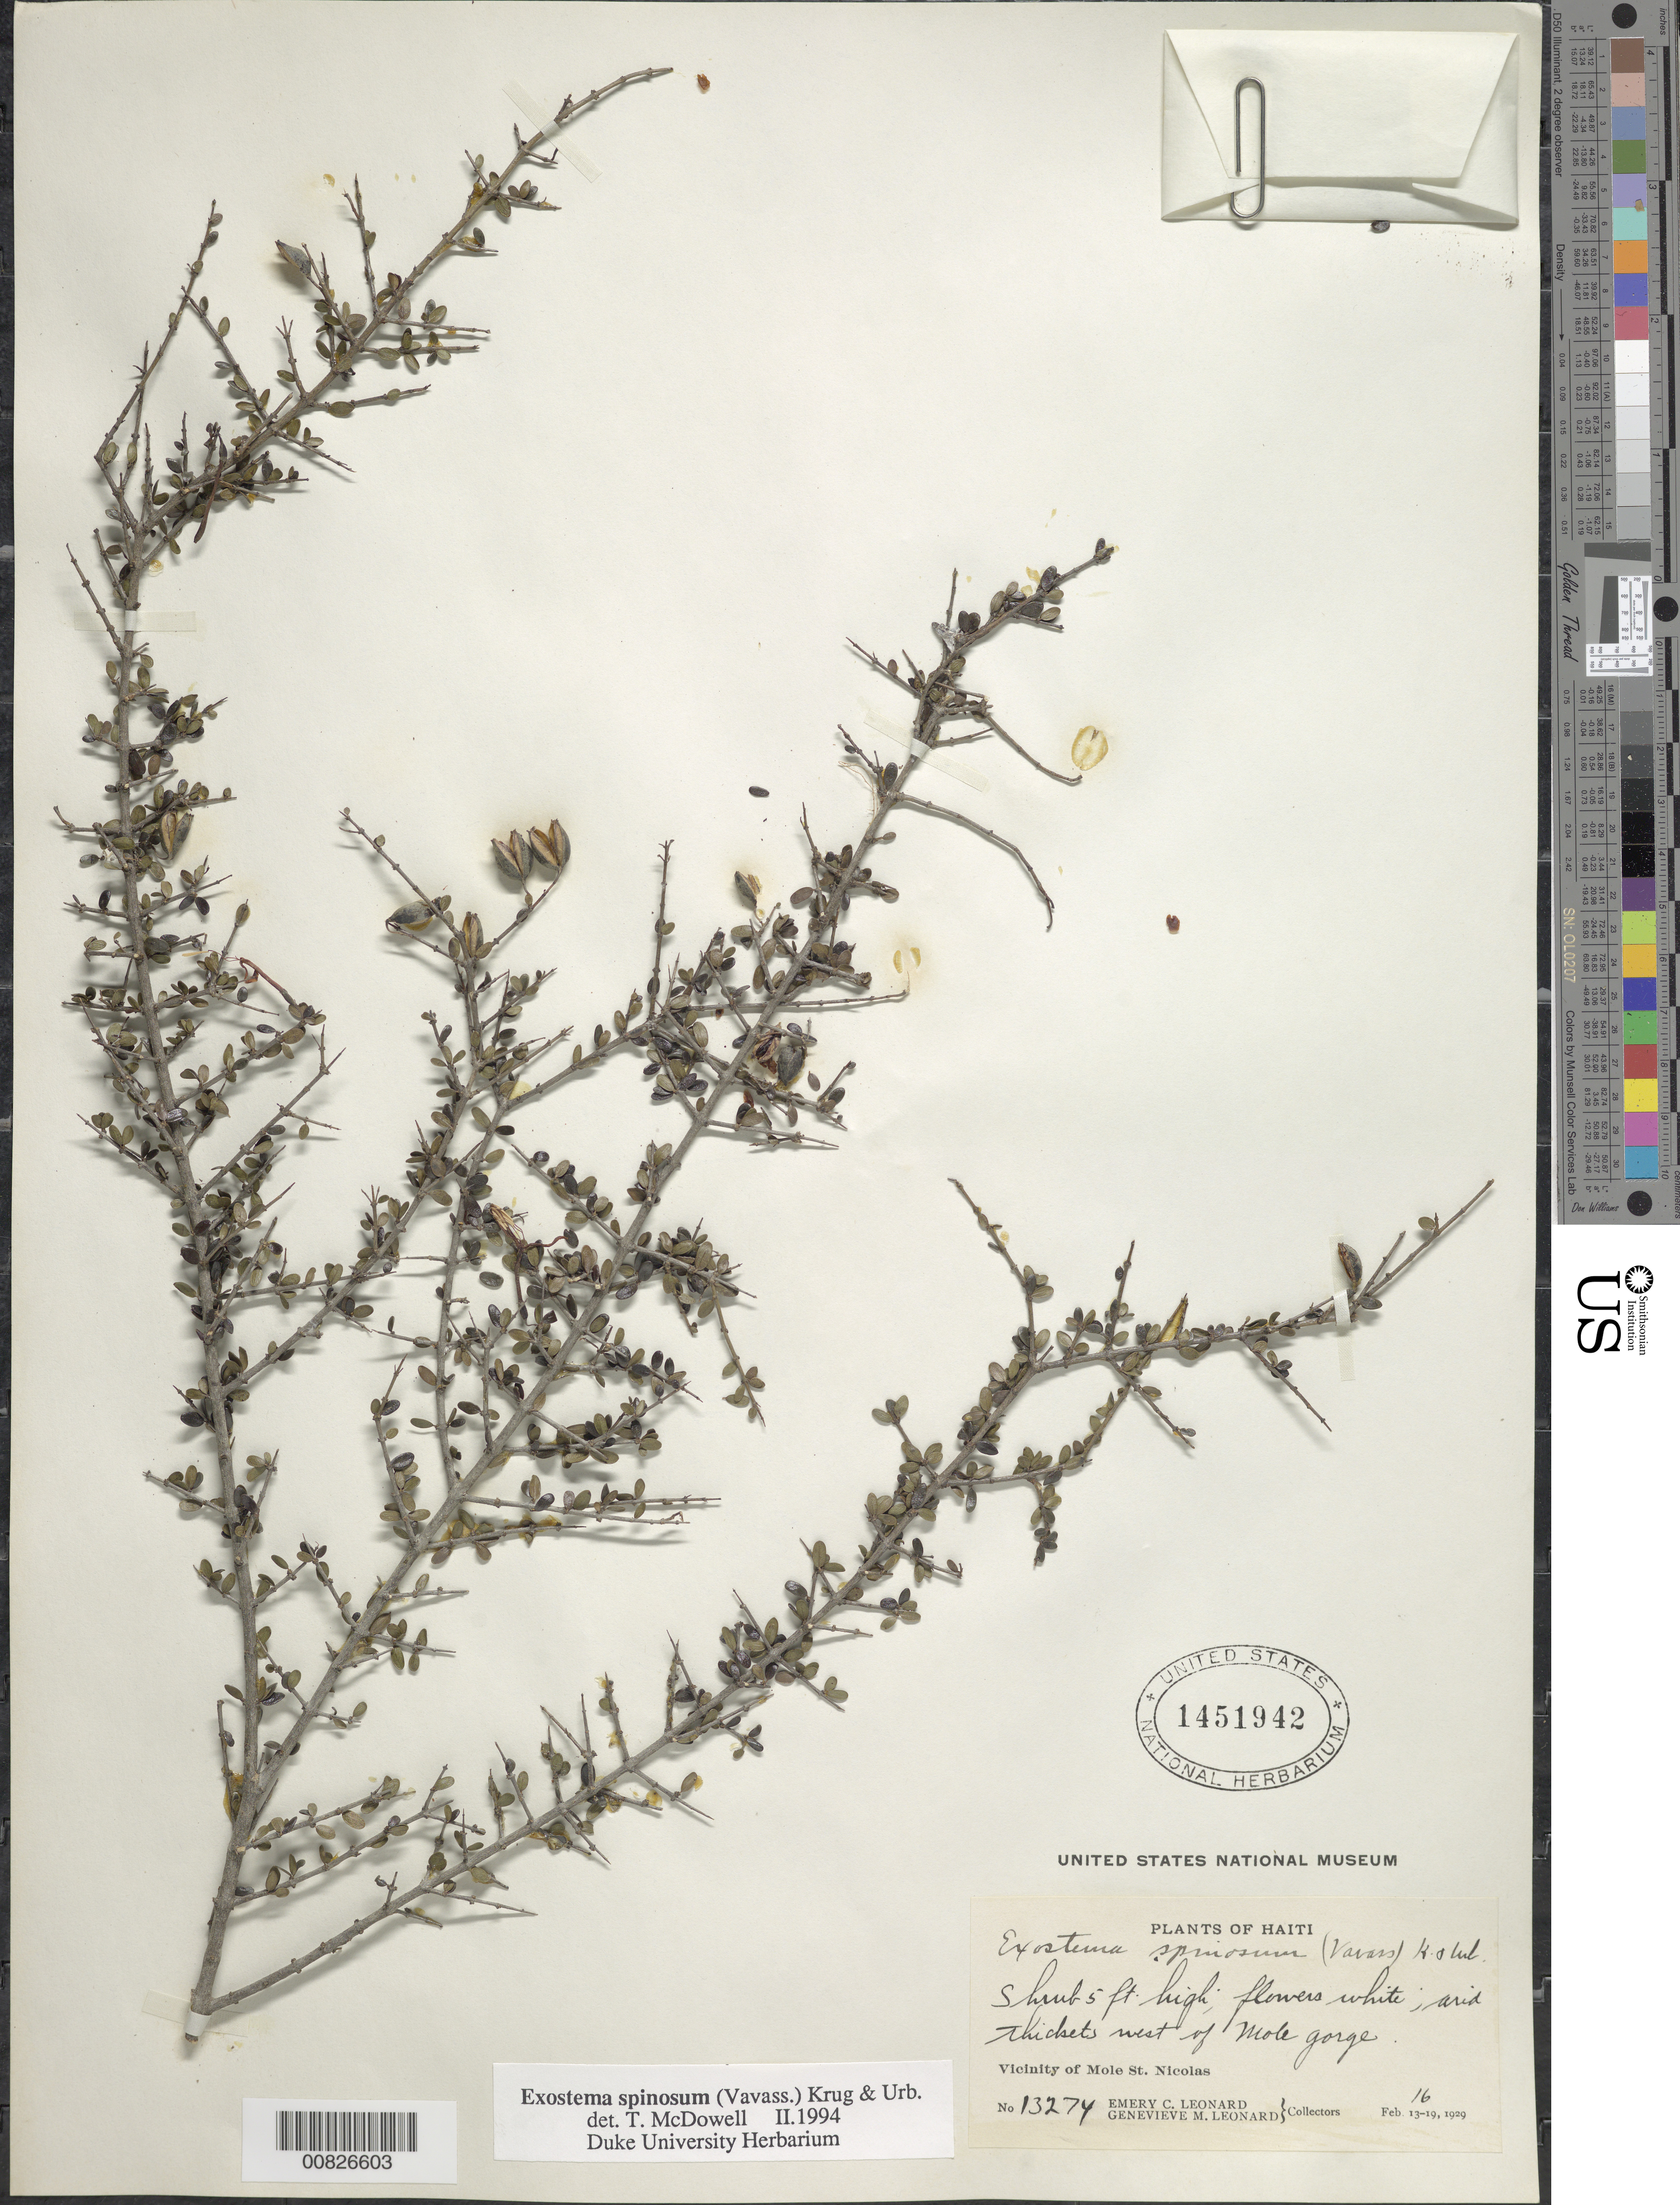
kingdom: Plantae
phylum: Tracheophyta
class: Magnoliopsida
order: Gentianales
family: Rubiaceae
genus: Exostema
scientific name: Exostema spinosum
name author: (Vavass.) Krug & Urb.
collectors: E. C. Leonard & G. M. Leonard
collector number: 13274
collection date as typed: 16 Feb 1929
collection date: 1929-02-16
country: Haiti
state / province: Nord-Ouest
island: Hispaniola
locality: Vicinity of Mole St. Nicolas, W of Mole Gorge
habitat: Arid thickets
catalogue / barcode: US 1451942